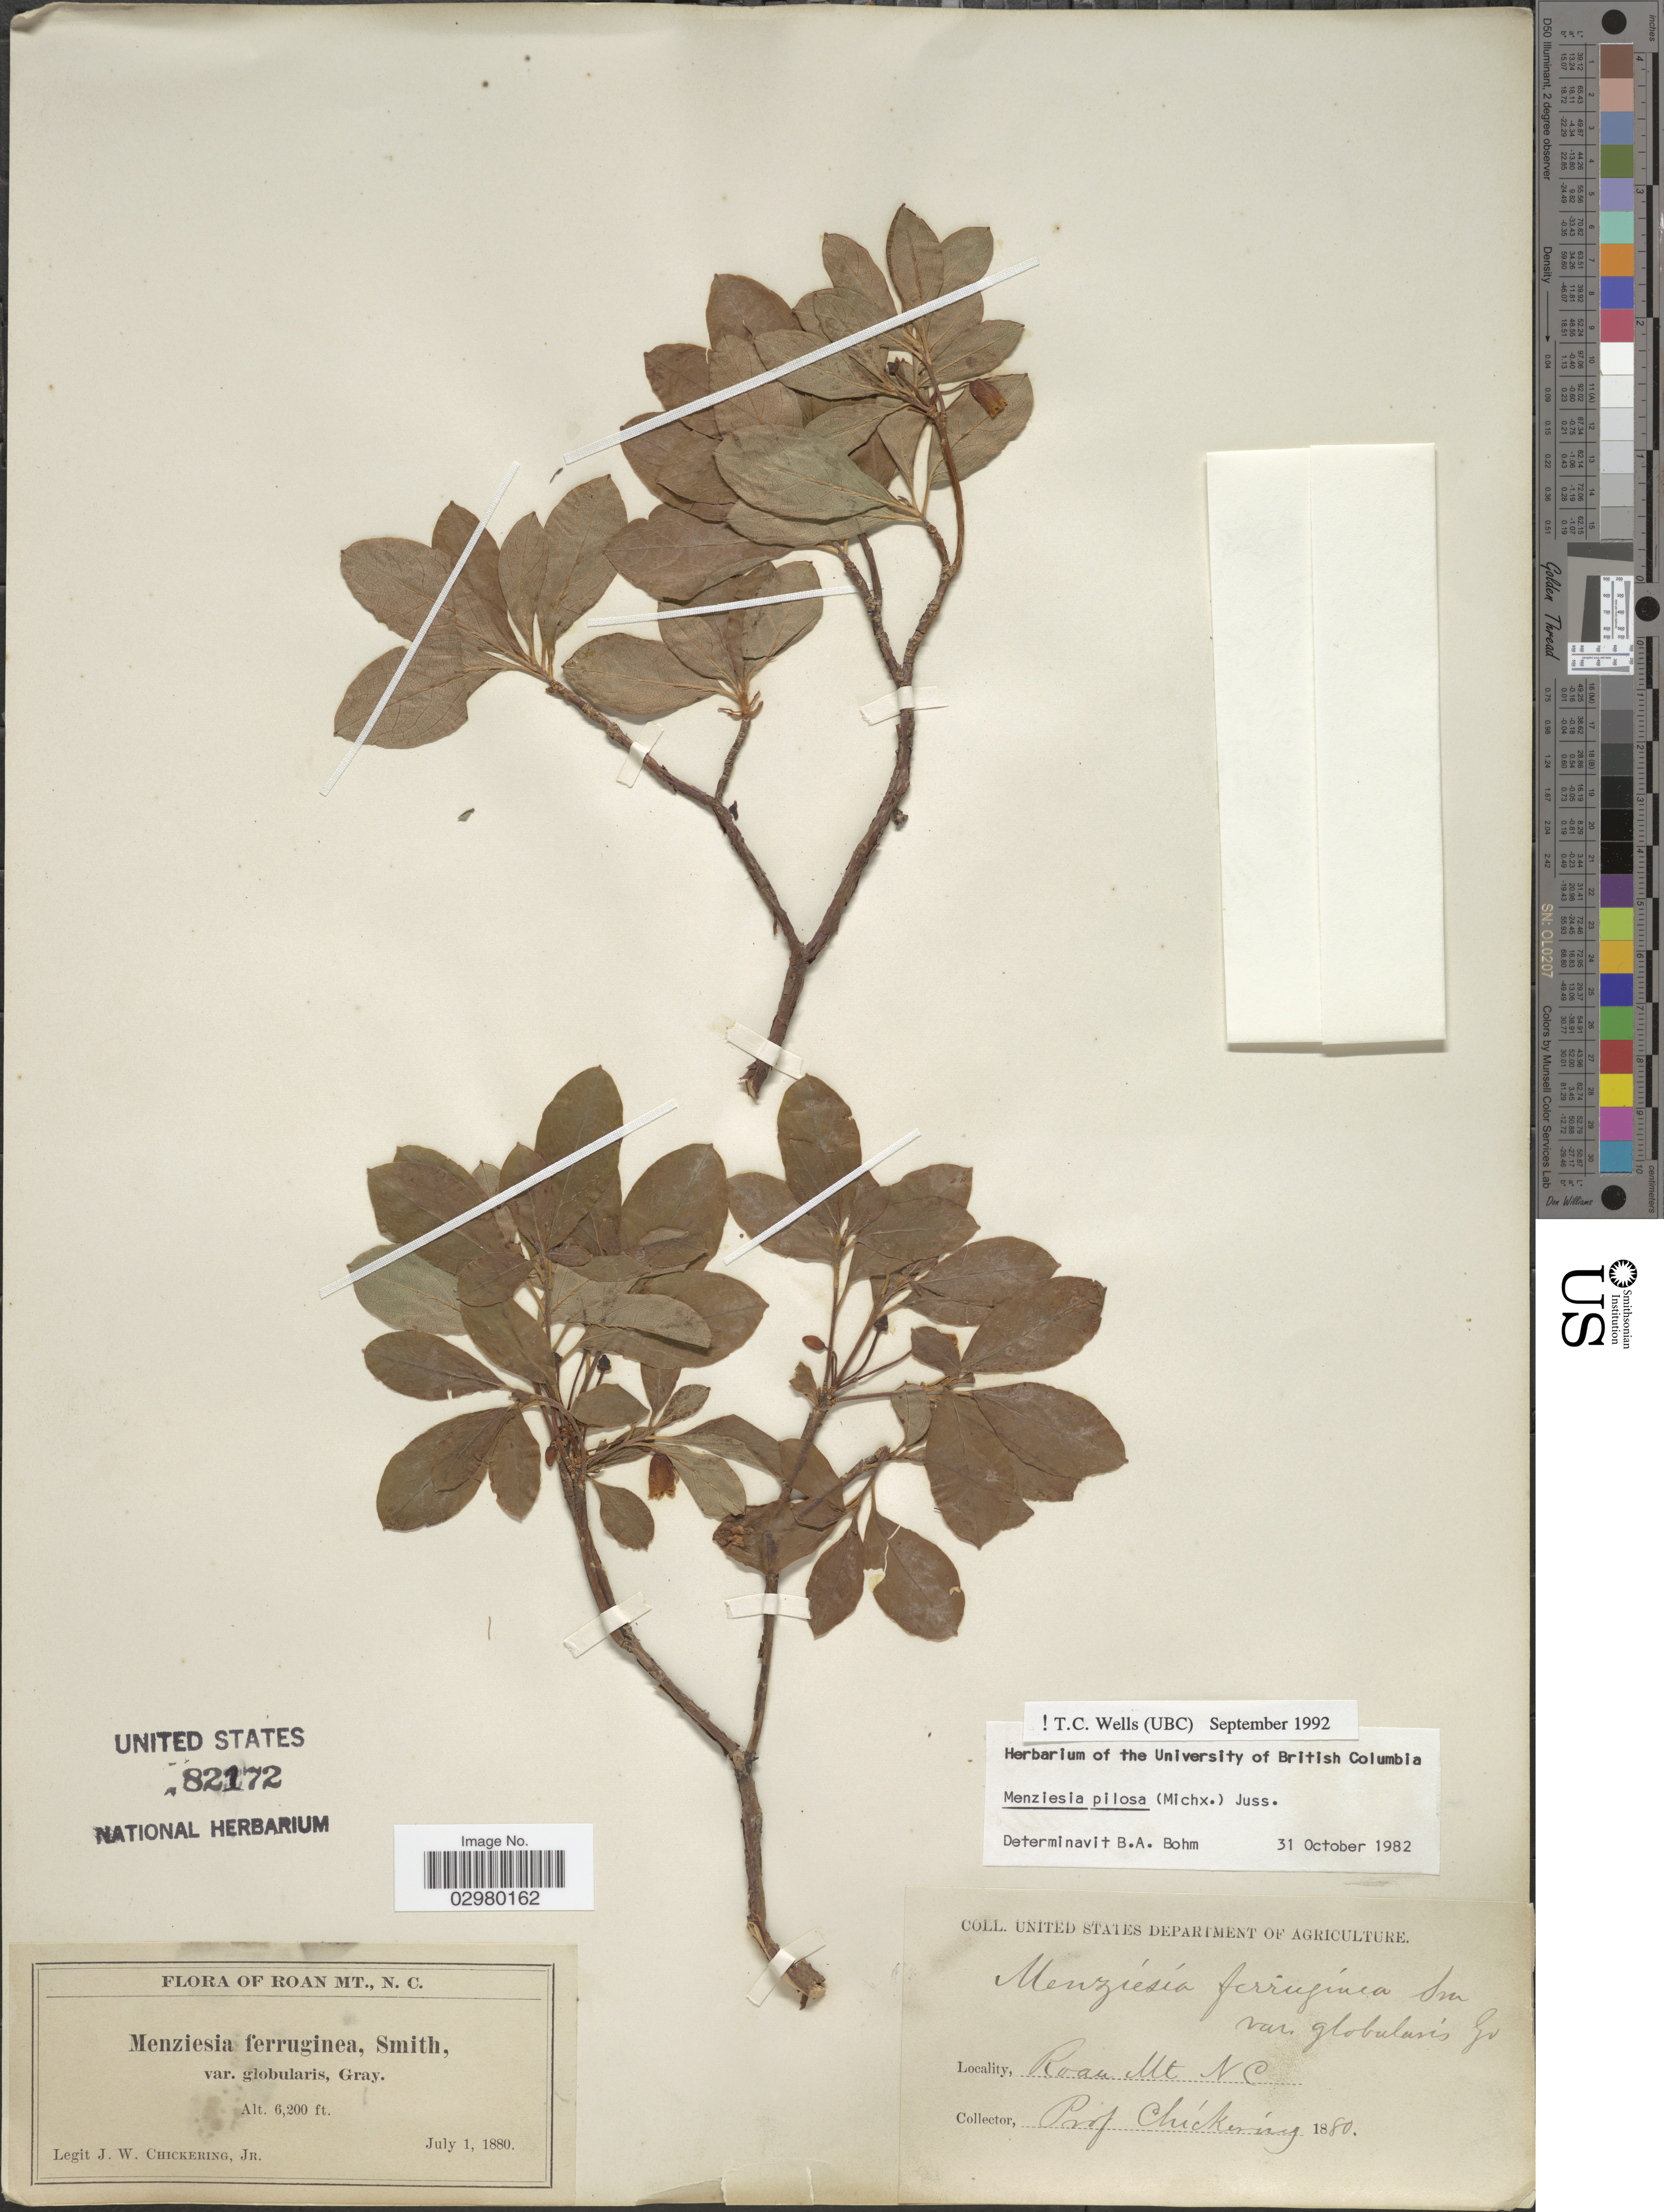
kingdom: Plantae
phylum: Tracheophyta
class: Magnoliopsida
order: Ericales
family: Ericaceae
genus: Menziesia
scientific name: Menziesia pilosa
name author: (Michx.) Juss.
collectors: J. W. Chickering Jr.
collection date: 1880-07-01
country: United States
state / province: North Carolina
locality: Roan Mt.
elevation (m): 1890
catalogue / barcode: US 82172